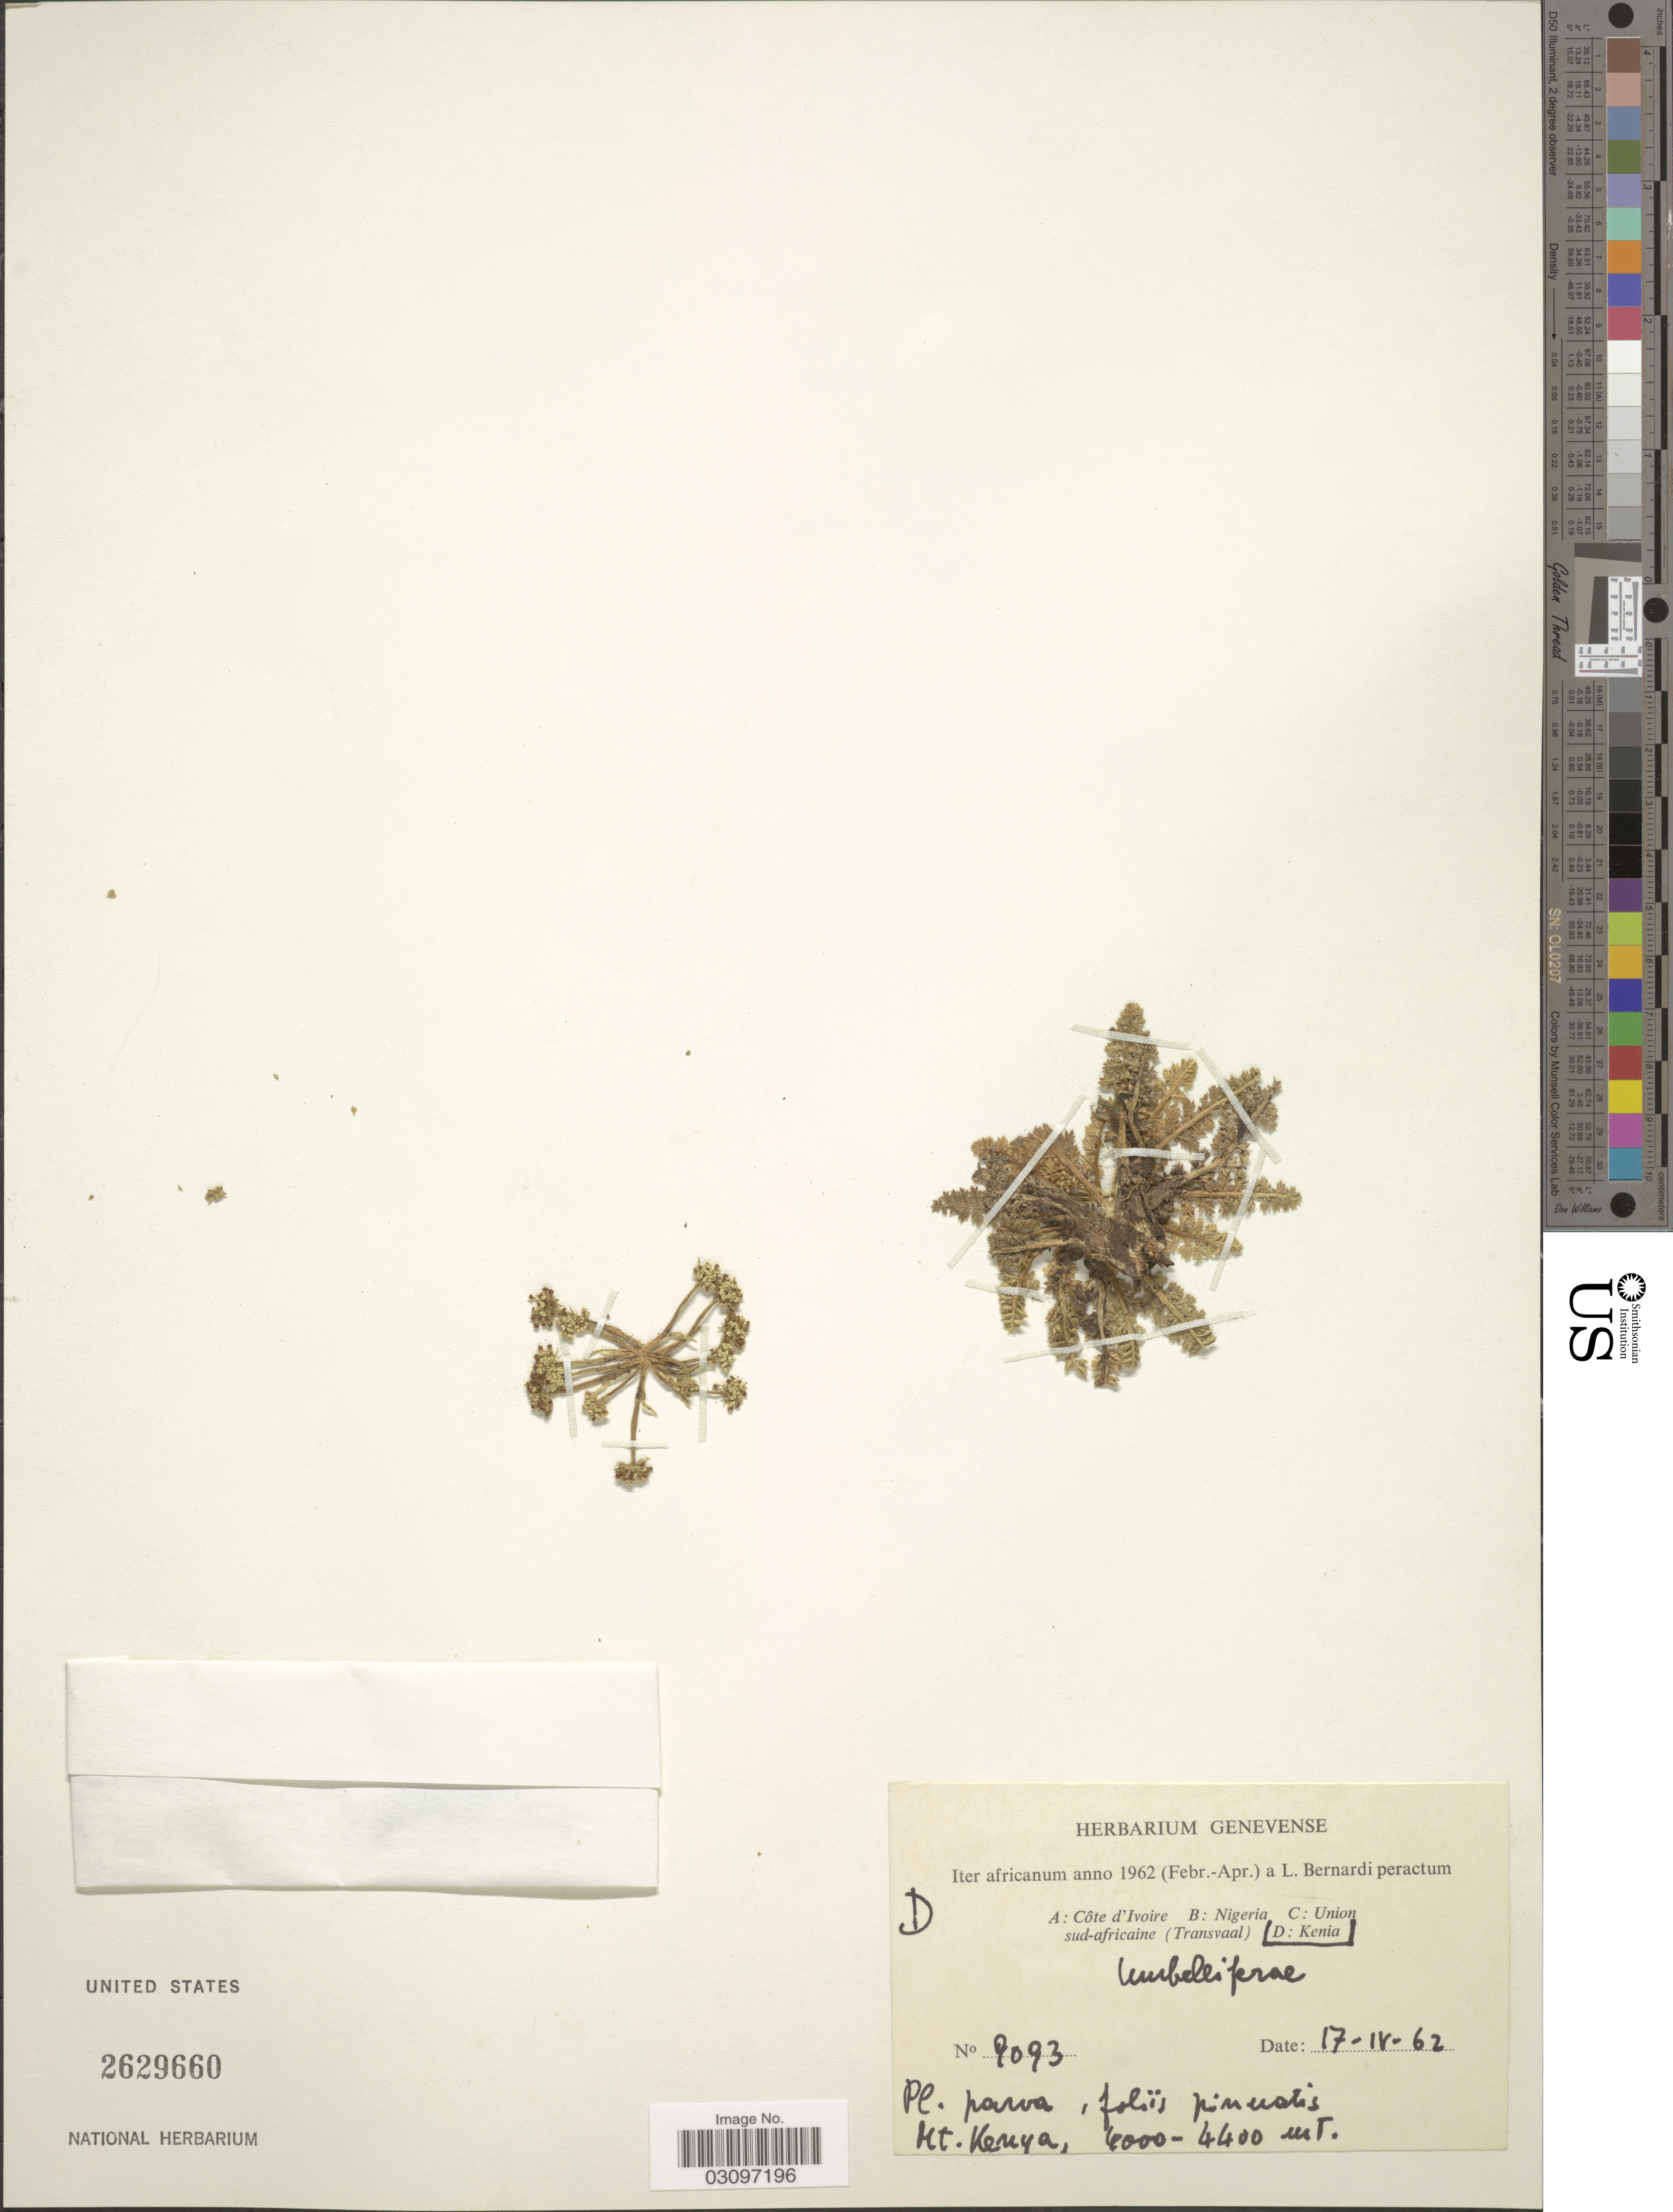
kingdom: Plantae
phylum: Tracheophyta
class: Magnoliopsida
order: Apiales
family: Apiaceae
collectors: L. Bernardi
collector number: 9093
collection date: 1962-04-17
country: Kenya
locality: Mt. Kenya.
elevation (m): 4400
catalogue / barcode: US 2629660